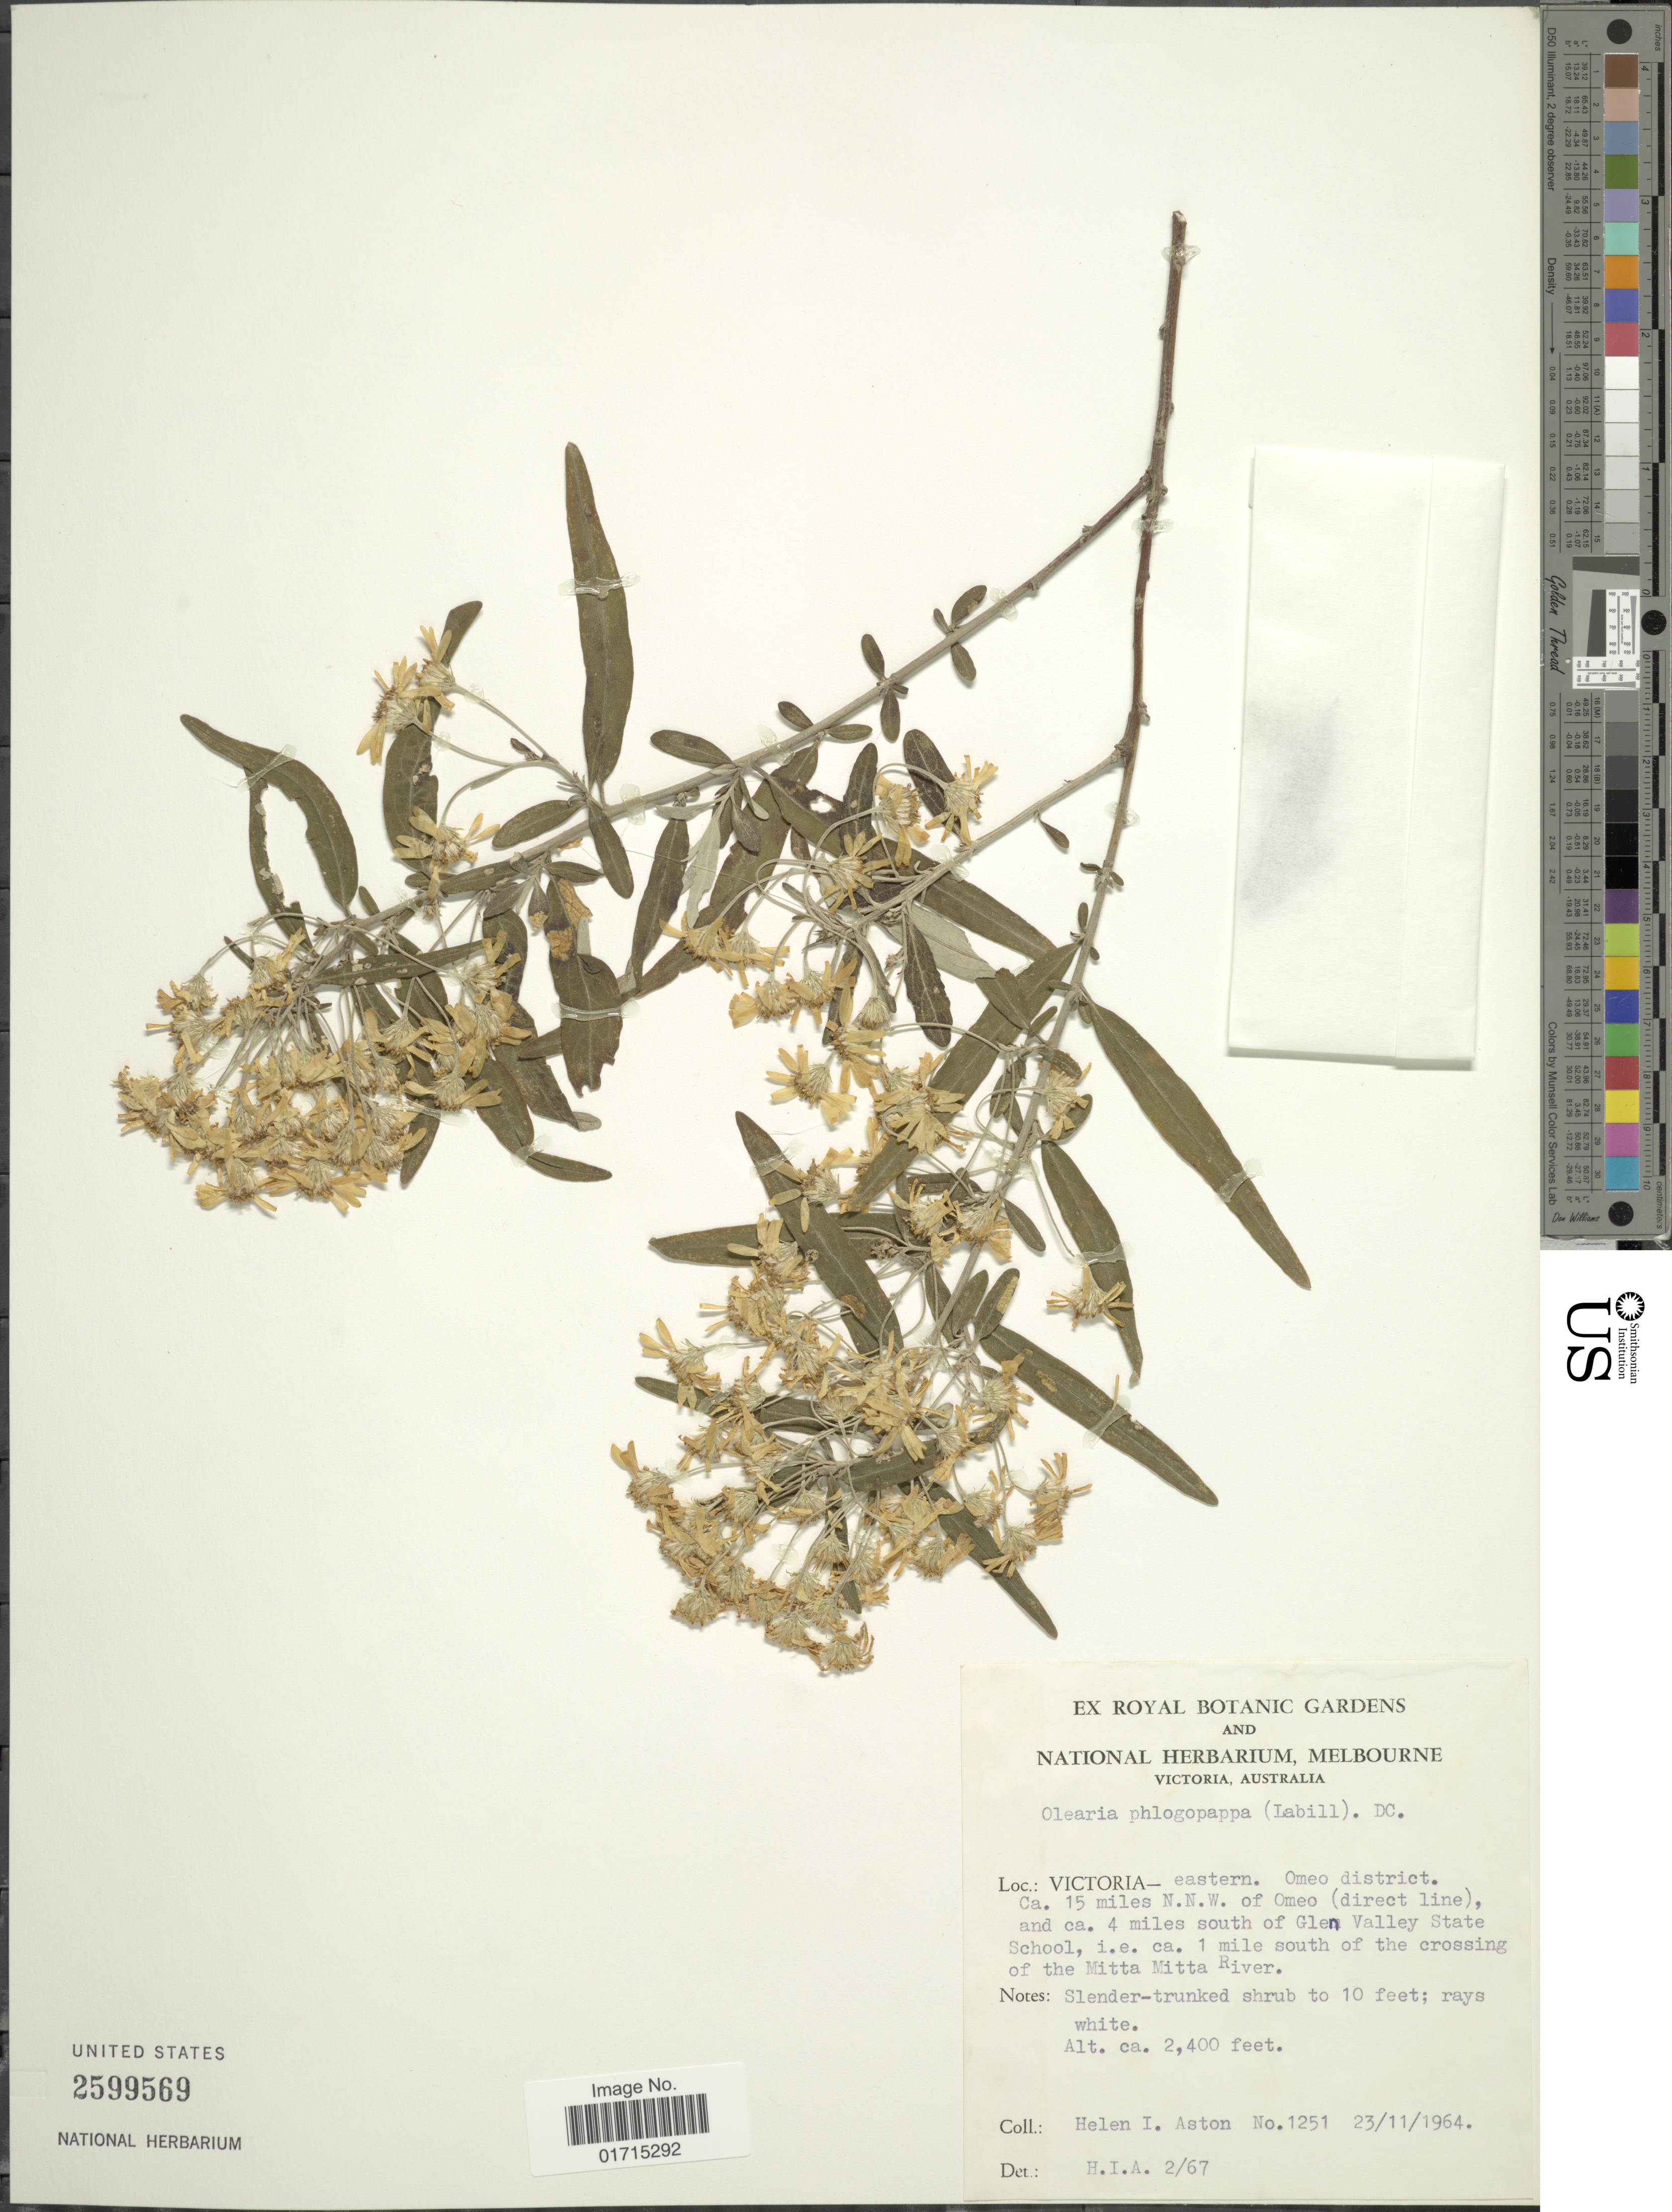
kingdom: Plantae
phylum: Tracheophyta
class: Magnoliopsida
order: Asterales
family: Asteraceae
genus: Olearia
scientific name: Olearia phlogopappa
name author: (Labill.) DC.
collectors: H. I. Aston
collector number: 1251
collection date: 1964-11-23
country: Australia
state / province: Victoria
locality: Australia. Victoria-eastern. Omeo district. Ca. 15 miles N. N. W. of Omeo (direct line), and ca. 4 miles south of Glen Valley State School, i.e. ca. 1 miles south of the crossing of the Mitta Mitta River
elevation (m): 732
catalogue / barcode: US 2599569